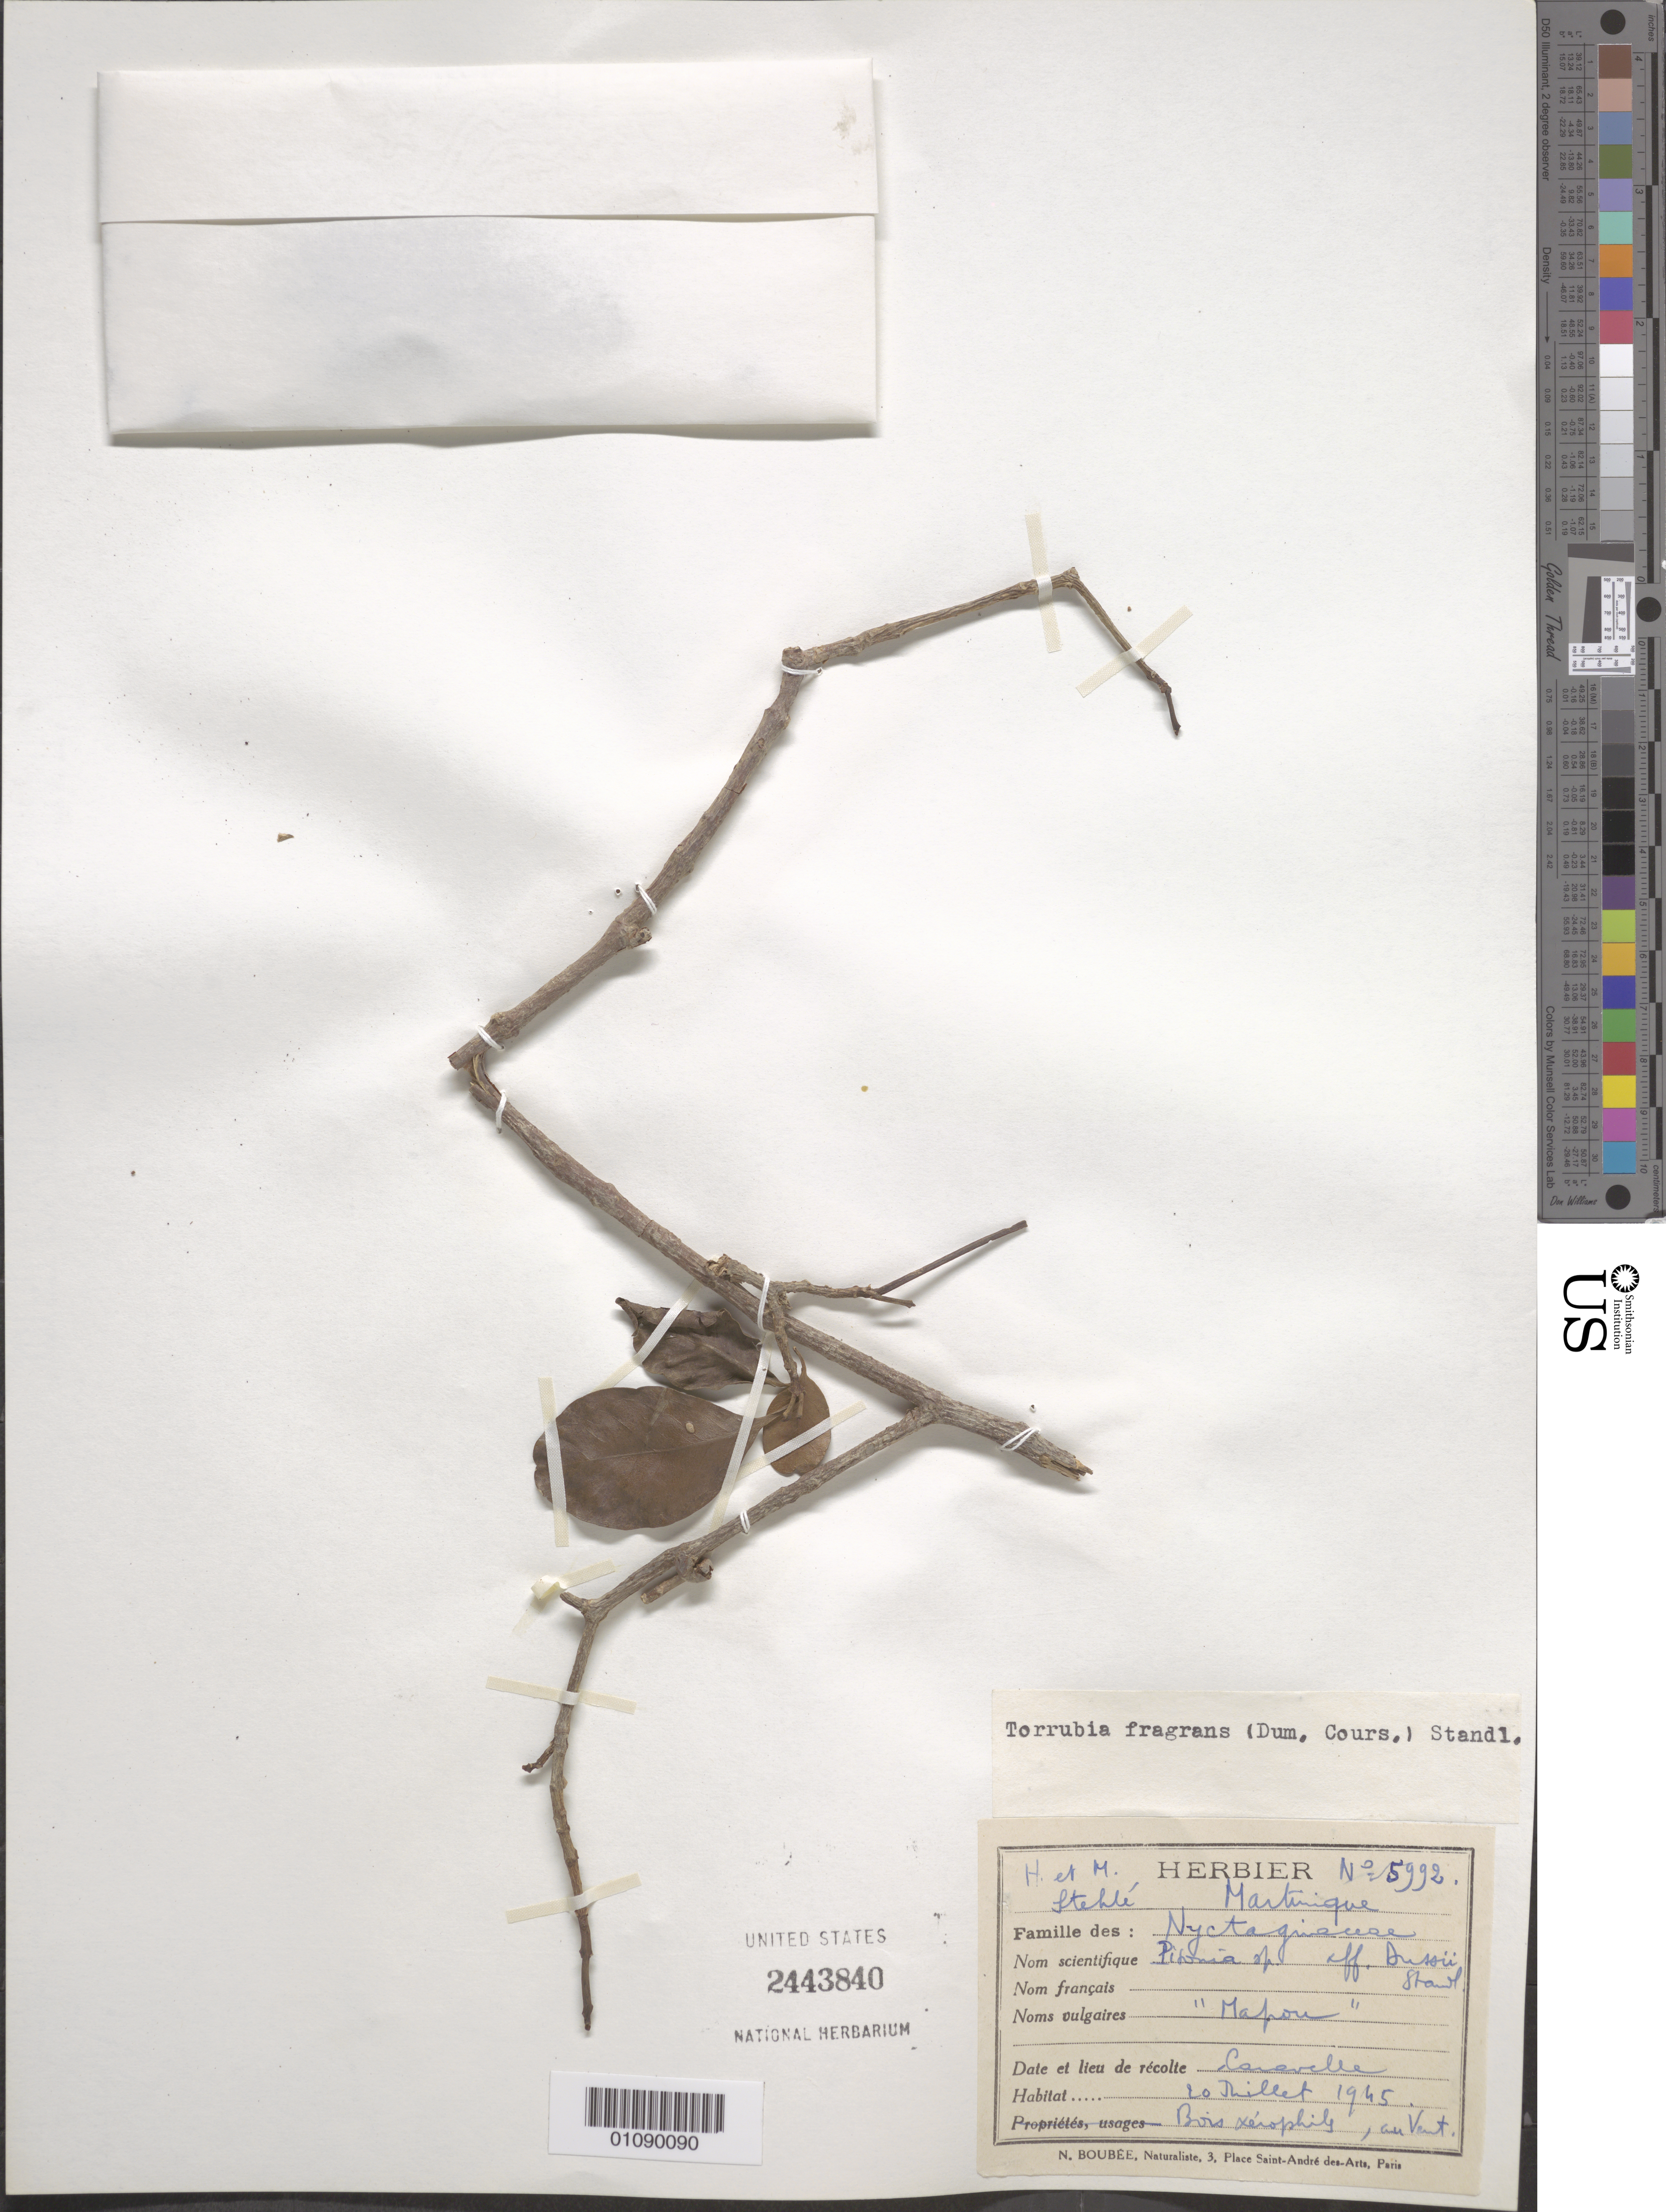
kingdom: Plantae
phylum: Tracheophyta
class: Magnoliopsida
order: Caryophyllales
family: Nyctaginaceae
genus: Guapira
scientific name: Guapira fragrans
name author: (Dum. Cours.) Little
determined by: Strong, Mark T., (BOT), Smithsonian Institution - National Museum of Natural History (UNITED STATES)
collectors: H. Stehlé & M. Stehlé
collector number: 5992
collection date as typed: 20 Jul 1945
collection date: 1945-07-20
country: Martinique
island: Martinique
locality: Canavalle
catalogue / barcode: US 2443840